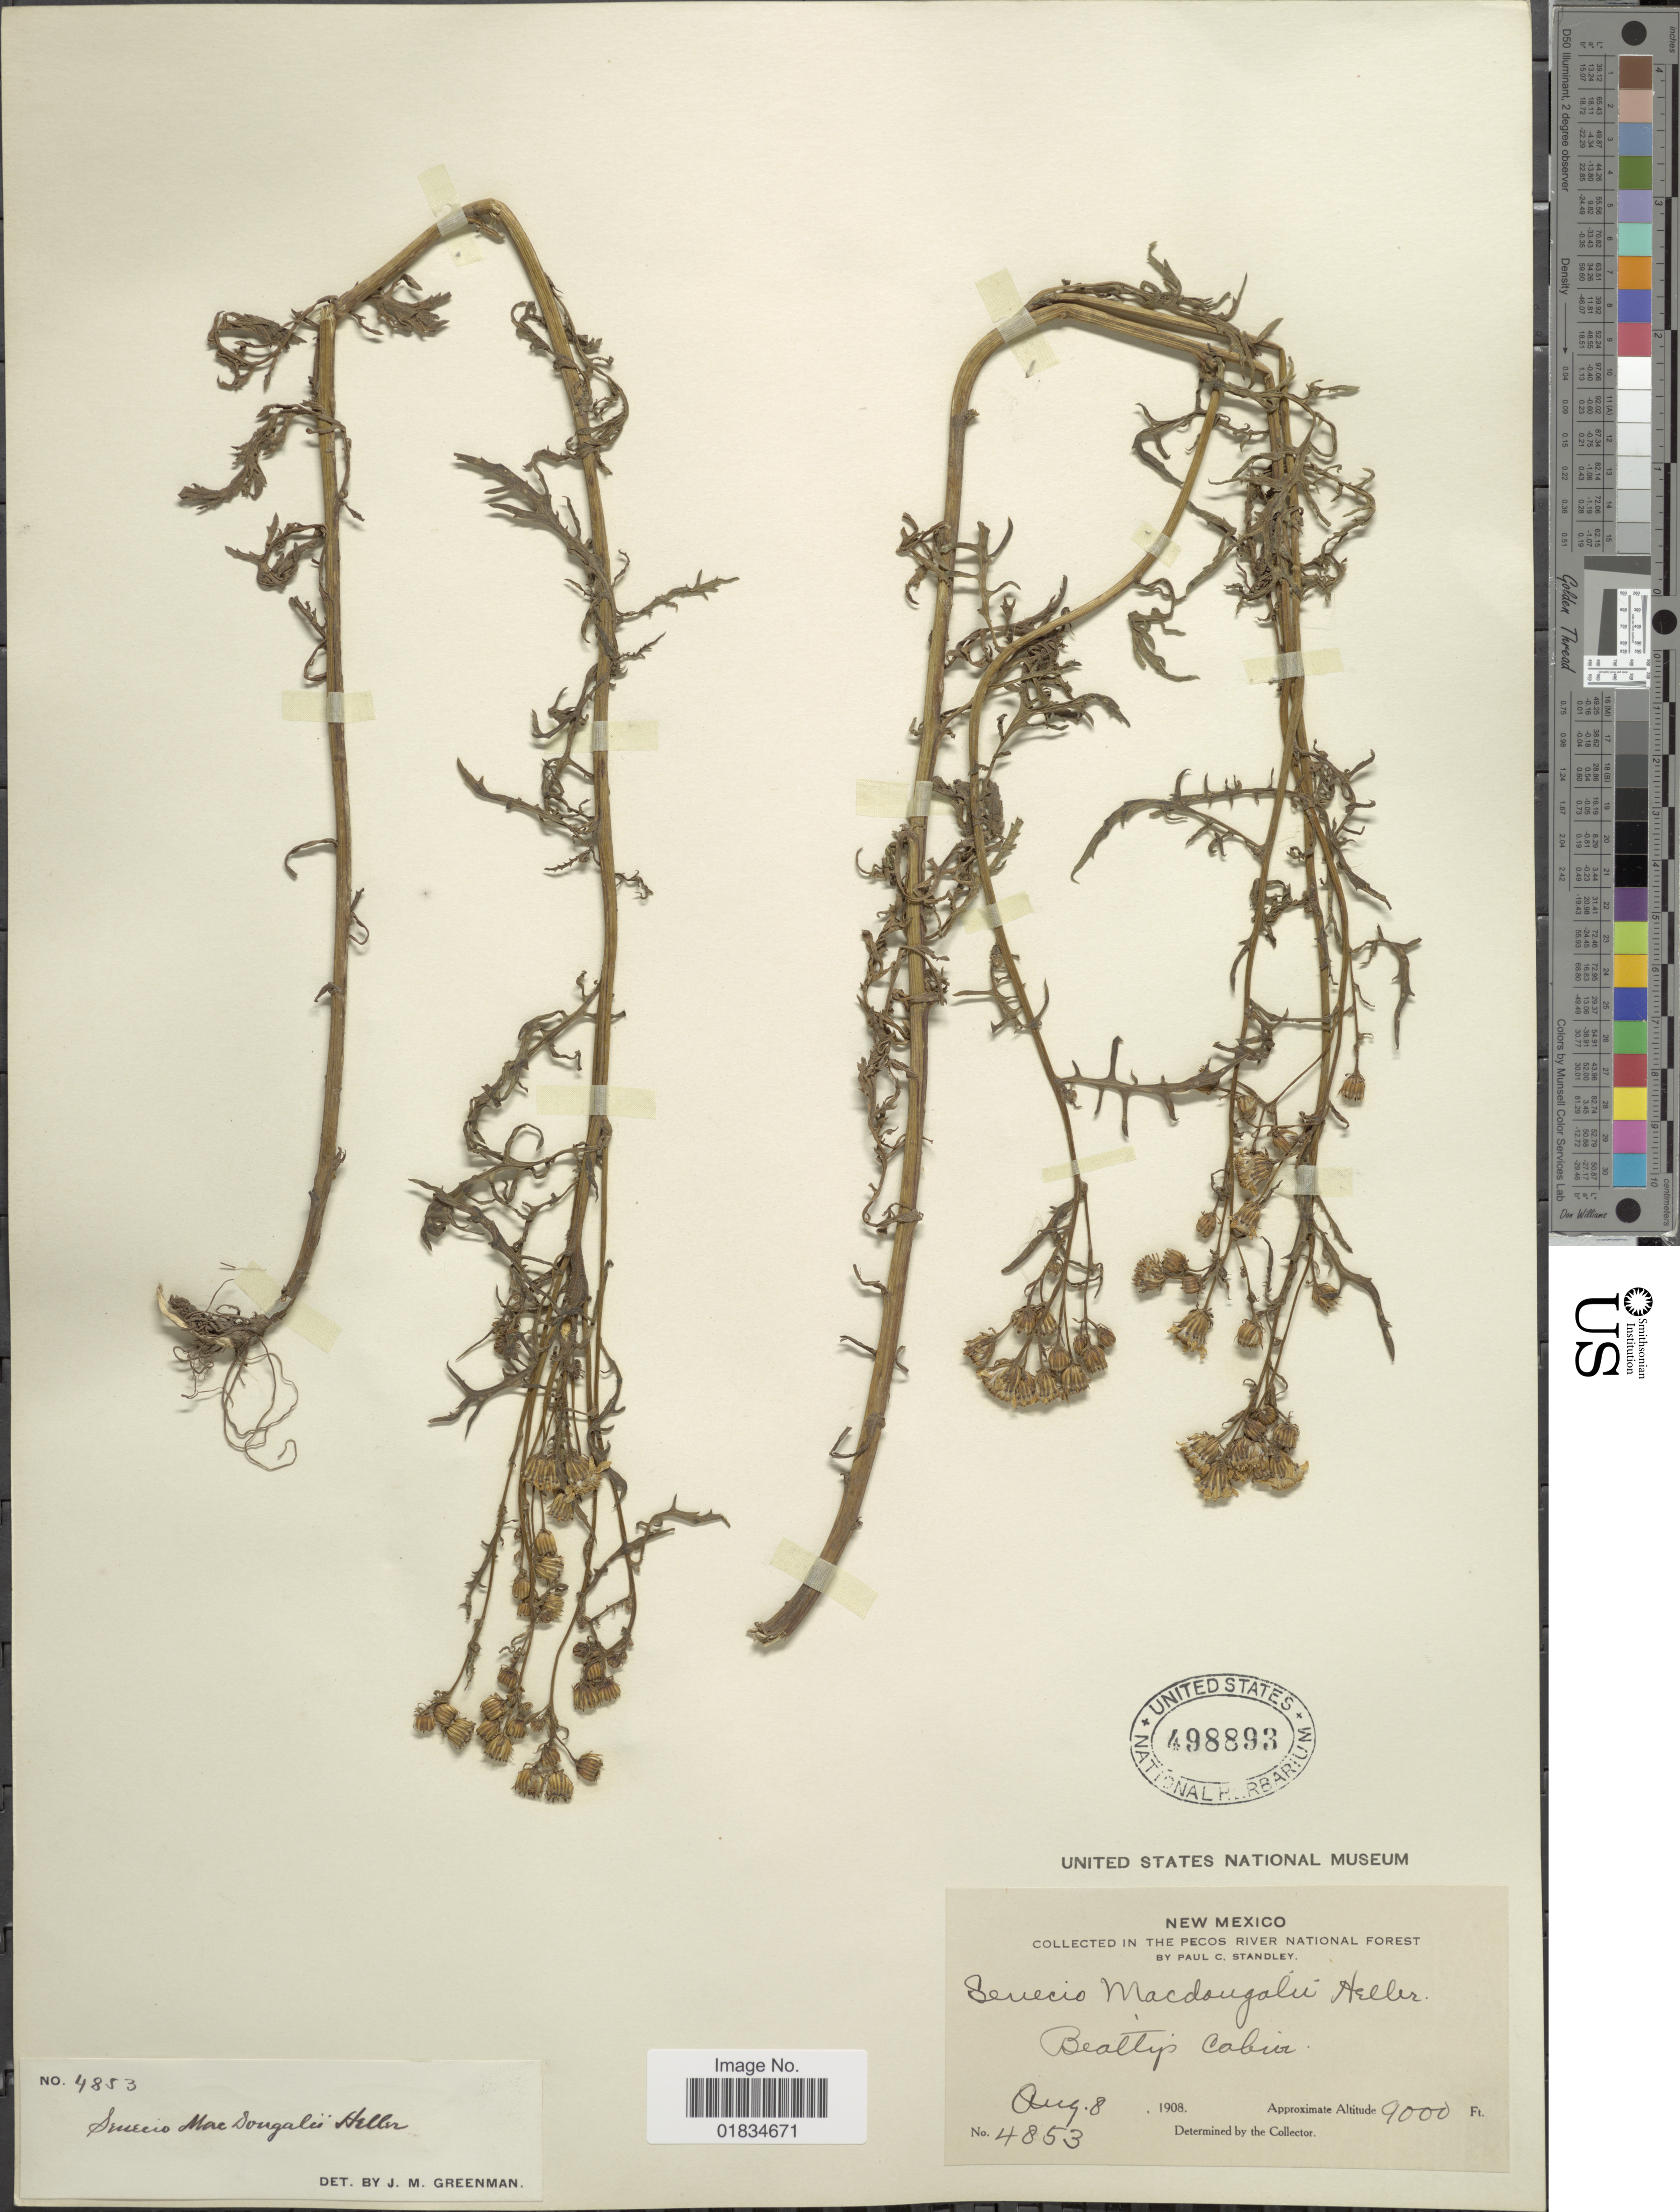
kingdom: Plantae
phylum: Tracheophyta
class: Magnoliopsida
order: Asterales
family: Asteraceae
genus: Senecio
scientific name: Senecio macdougalii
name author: A. Heller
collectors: P. C. Standley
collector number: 4853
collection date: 1908-08-08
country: United States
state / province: New Mexico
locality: Beatly's Cabin. The Pecos River National Forest.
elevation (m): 2743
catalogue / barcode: US 498893